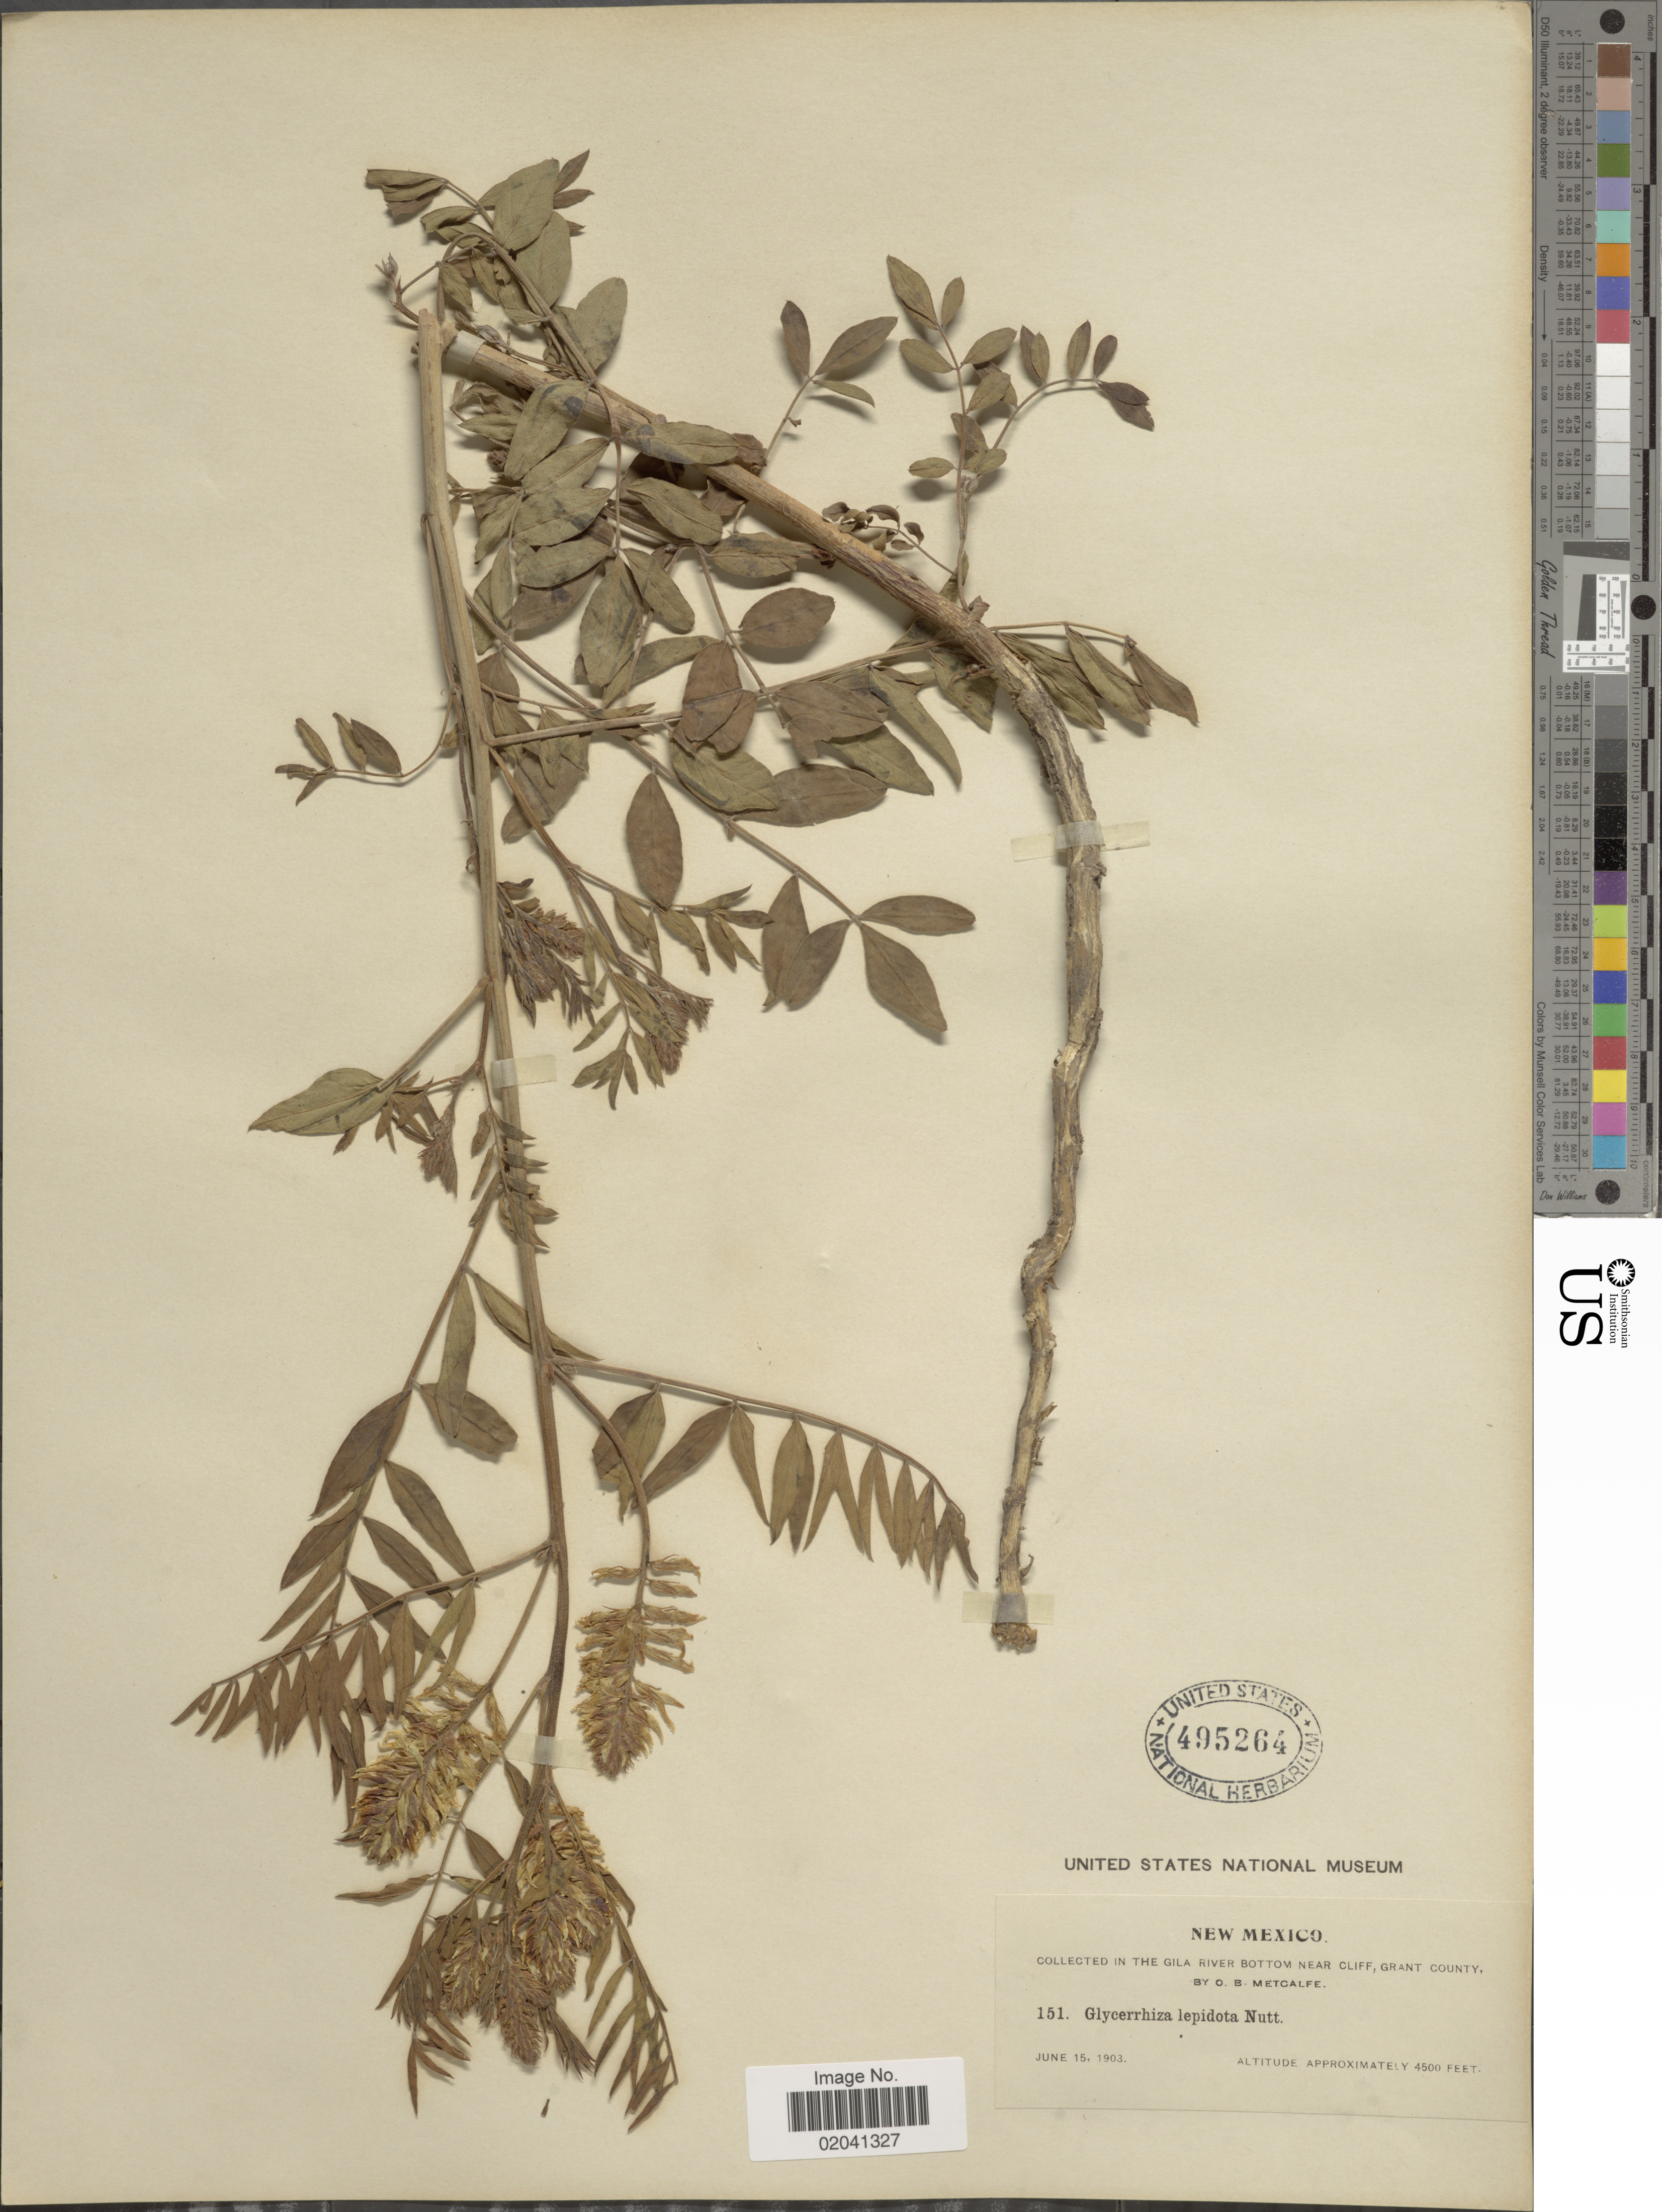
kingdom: Plantae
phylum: Tracheophyta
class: Magnoliopsida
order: Fabales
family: Fabaceae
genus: Glycyrrhiza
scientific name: Glycyrrhiza lepidota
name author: Pursh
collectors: O. B. Metcalfe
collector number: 151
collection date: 1903-06-15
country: United States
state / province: New Mexico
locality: Gila River Bottom near cliff, Grant County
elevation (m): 1372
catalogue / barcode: US 495264